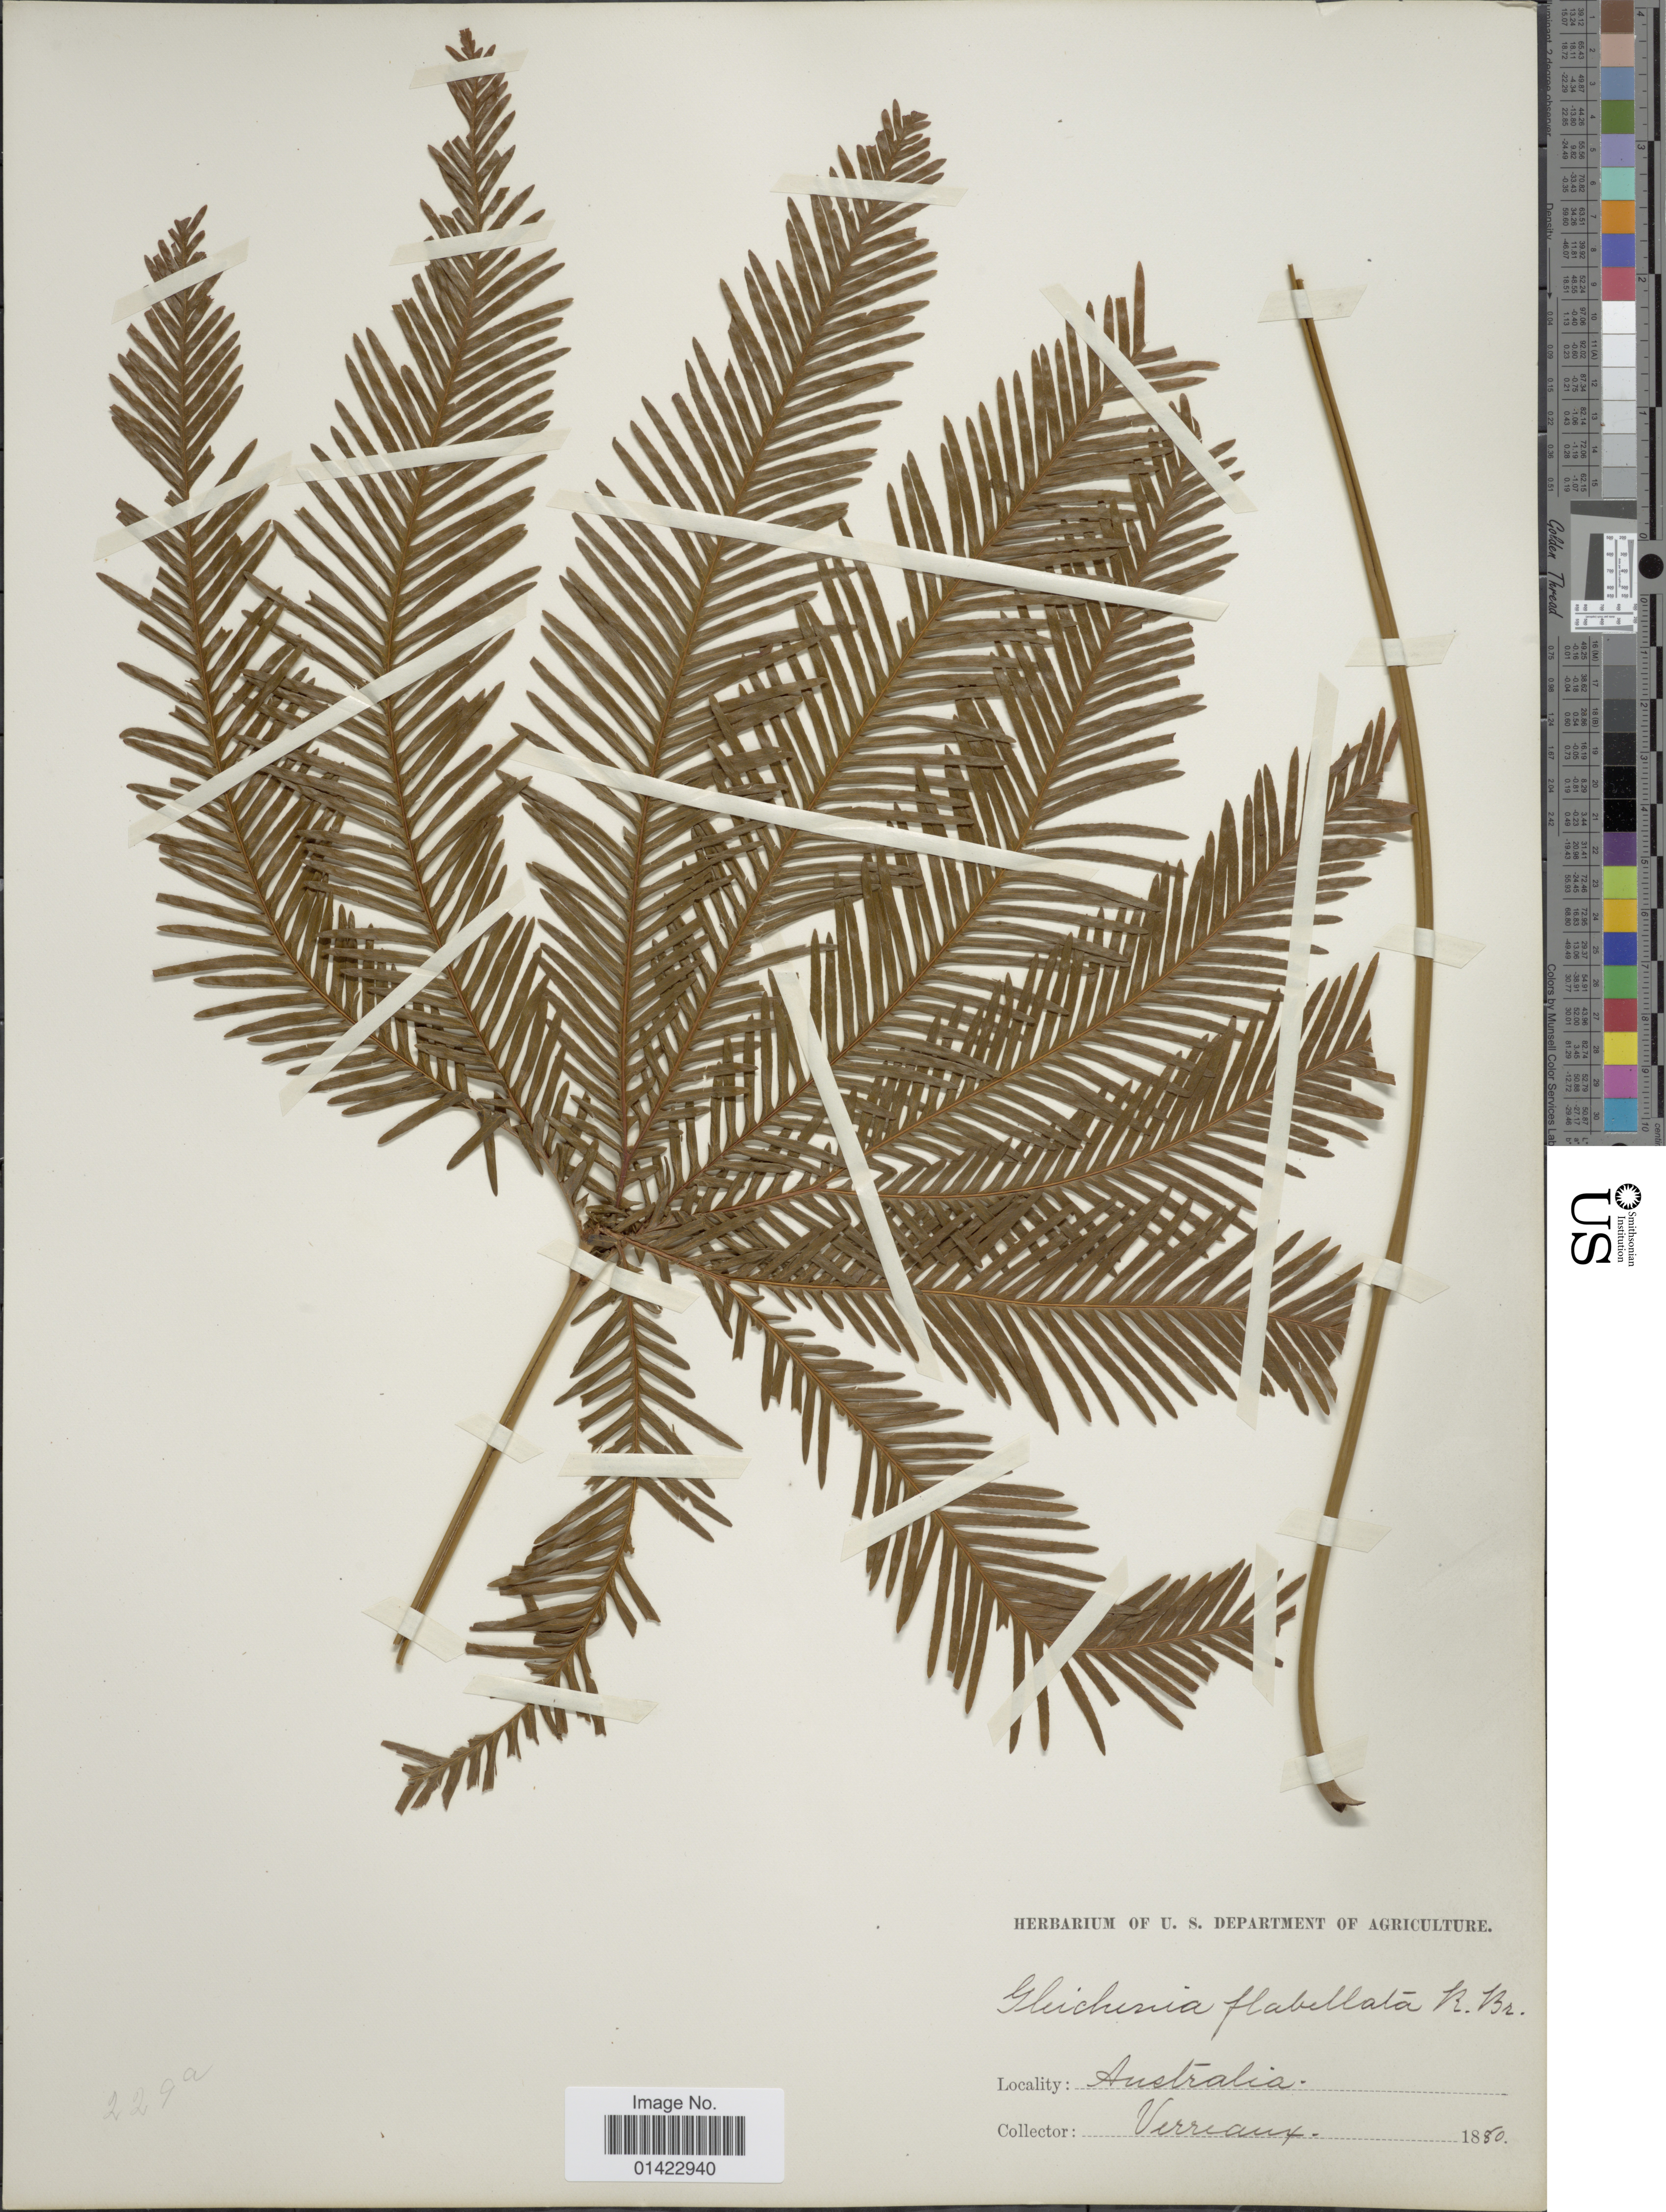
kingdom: Plantae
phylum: Tracheophyta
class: Polypodiopsida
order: Gleicheniales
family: Gleicheniaceae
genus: Sticherus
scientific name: Sticherus flabellatus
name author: (R. Br.) H. St. John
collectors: M. Verreaux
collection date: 1880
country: Australia